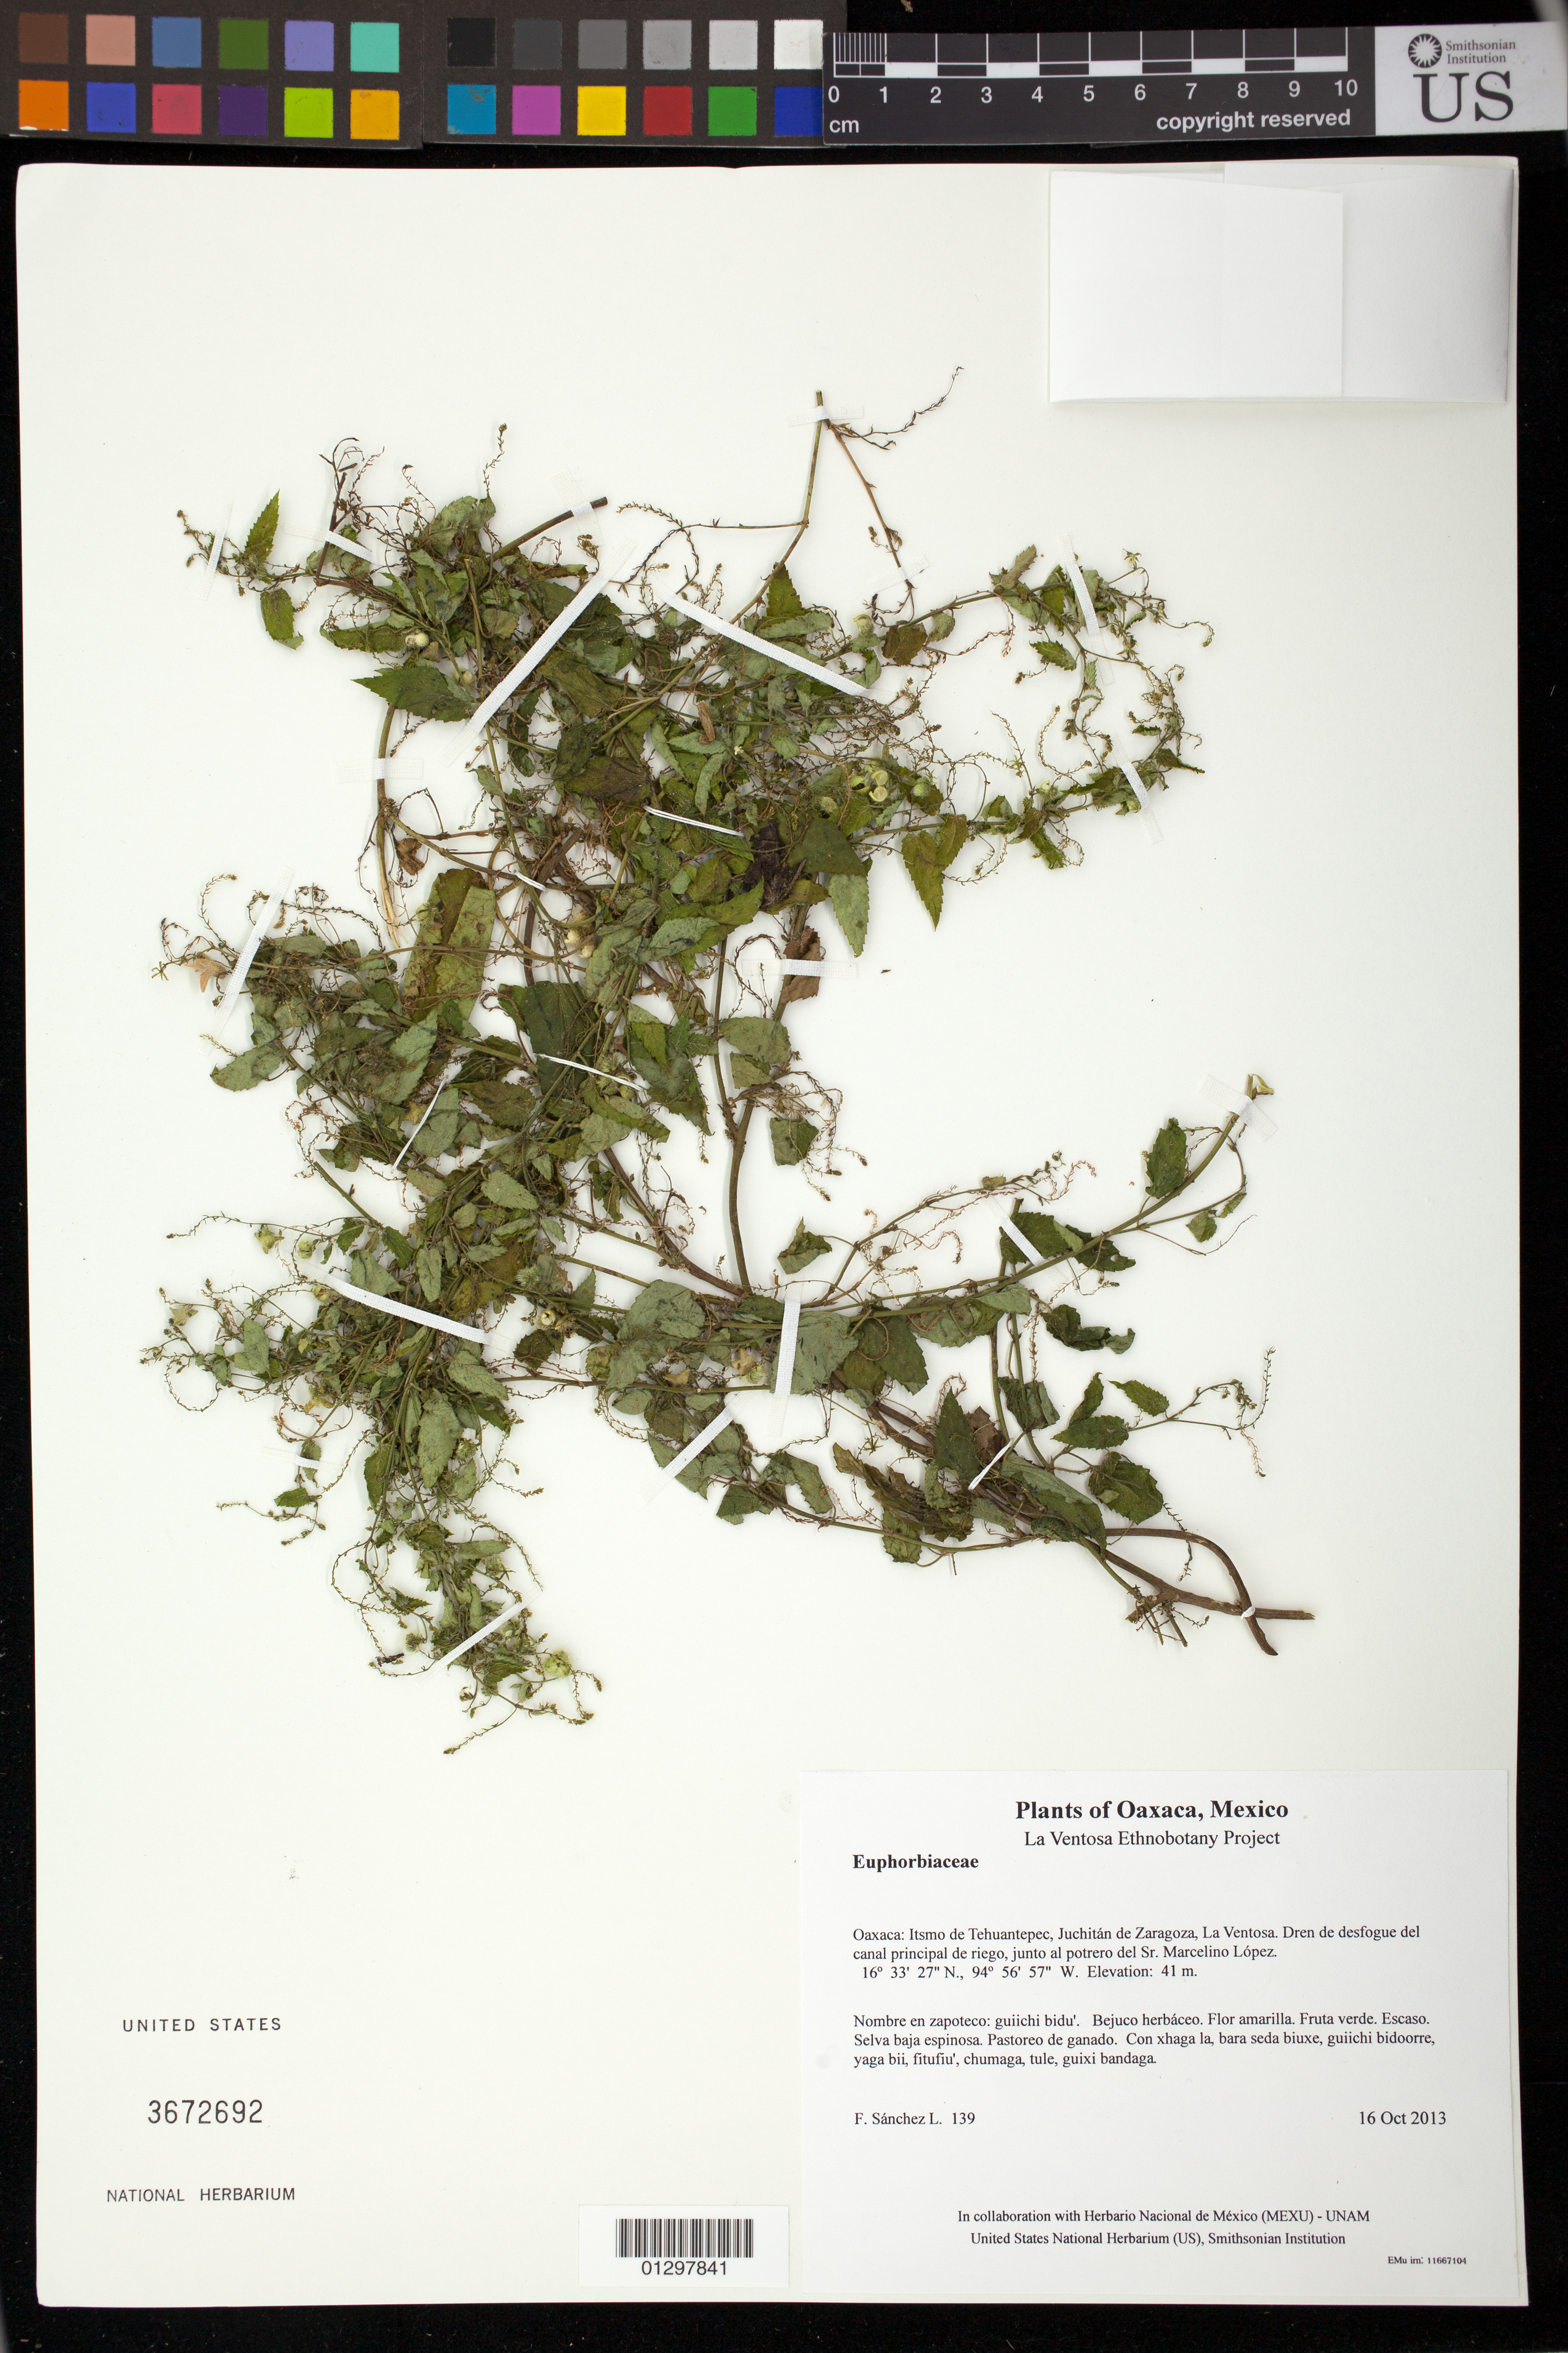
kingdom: Plantae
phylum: Tracheophyta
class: Magnoliopsida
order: Malpighiales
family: Euphorbiaceae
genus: Tragia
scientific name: Tragia volubilis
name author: L.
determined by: Velasco G., Kenia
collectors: F. Sánchez L.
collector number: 139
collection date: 2013-10-16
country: Mexico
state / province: Oaxaca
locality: Itsmo de Tehuantepec, Juchitán de Zaragoza, La Ventosa. Dren de desfogue del canal principal de riego, junto al potrero del Sr. Marcelino López.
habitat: Selva baja espinosa. Pastoreo de ganado.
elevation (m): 41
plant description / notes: MEXU, US; Luba'. Guie' naguchi. Cuaananaxhi naga'. Huaxie'.; mala mujer, ortiga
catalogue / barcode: US 3672692